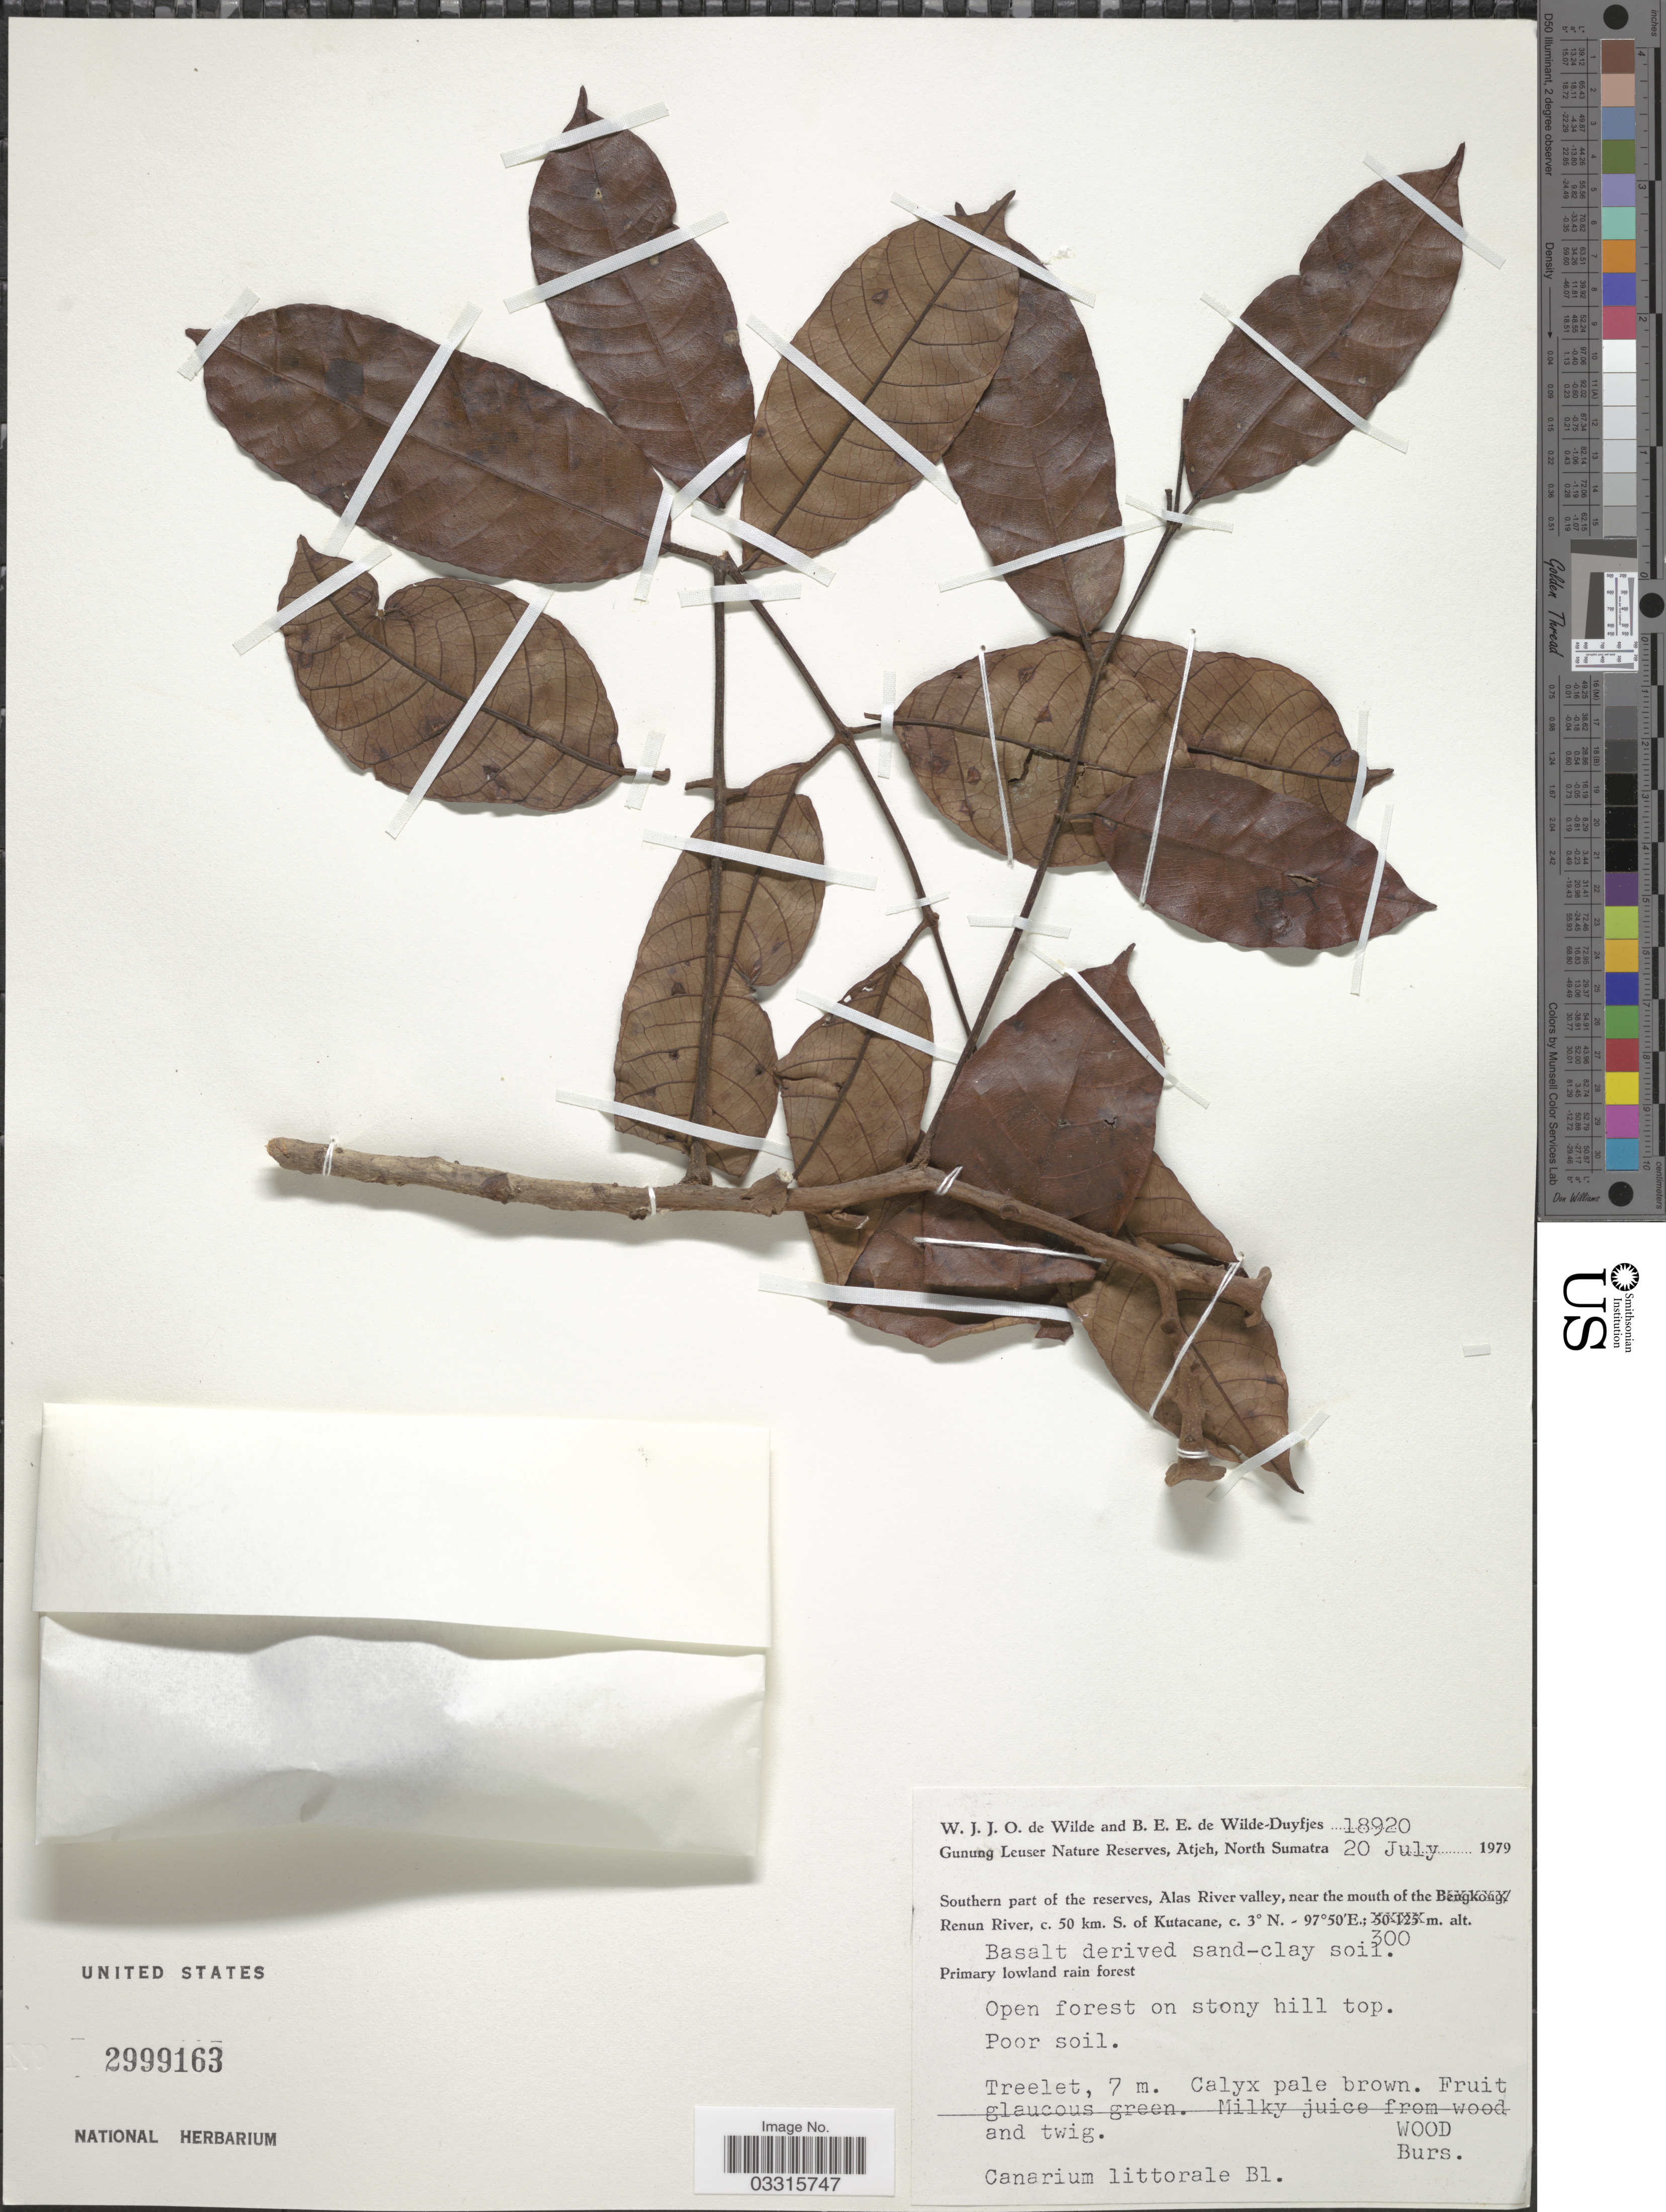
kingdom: Plantae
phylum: Tracheophyta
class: Magnoliopsida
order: Sapindales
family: Burseraceae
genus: Canarium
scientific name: Canarium littorale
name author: Blume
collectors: W. J. de Wilde & B. E. de Wilde-Duyfjes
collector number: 18920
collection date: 1979-07-20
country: Indonesia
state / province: Sumatra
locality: Gunung Leuser Nature Reserves, Atjeh, North Sumatra. Southern part of the reserves, Alas River valley, near the mouth of the Renun River, c. 50 km. S. of Kutacane.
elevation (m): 300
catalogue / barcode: US 2999163